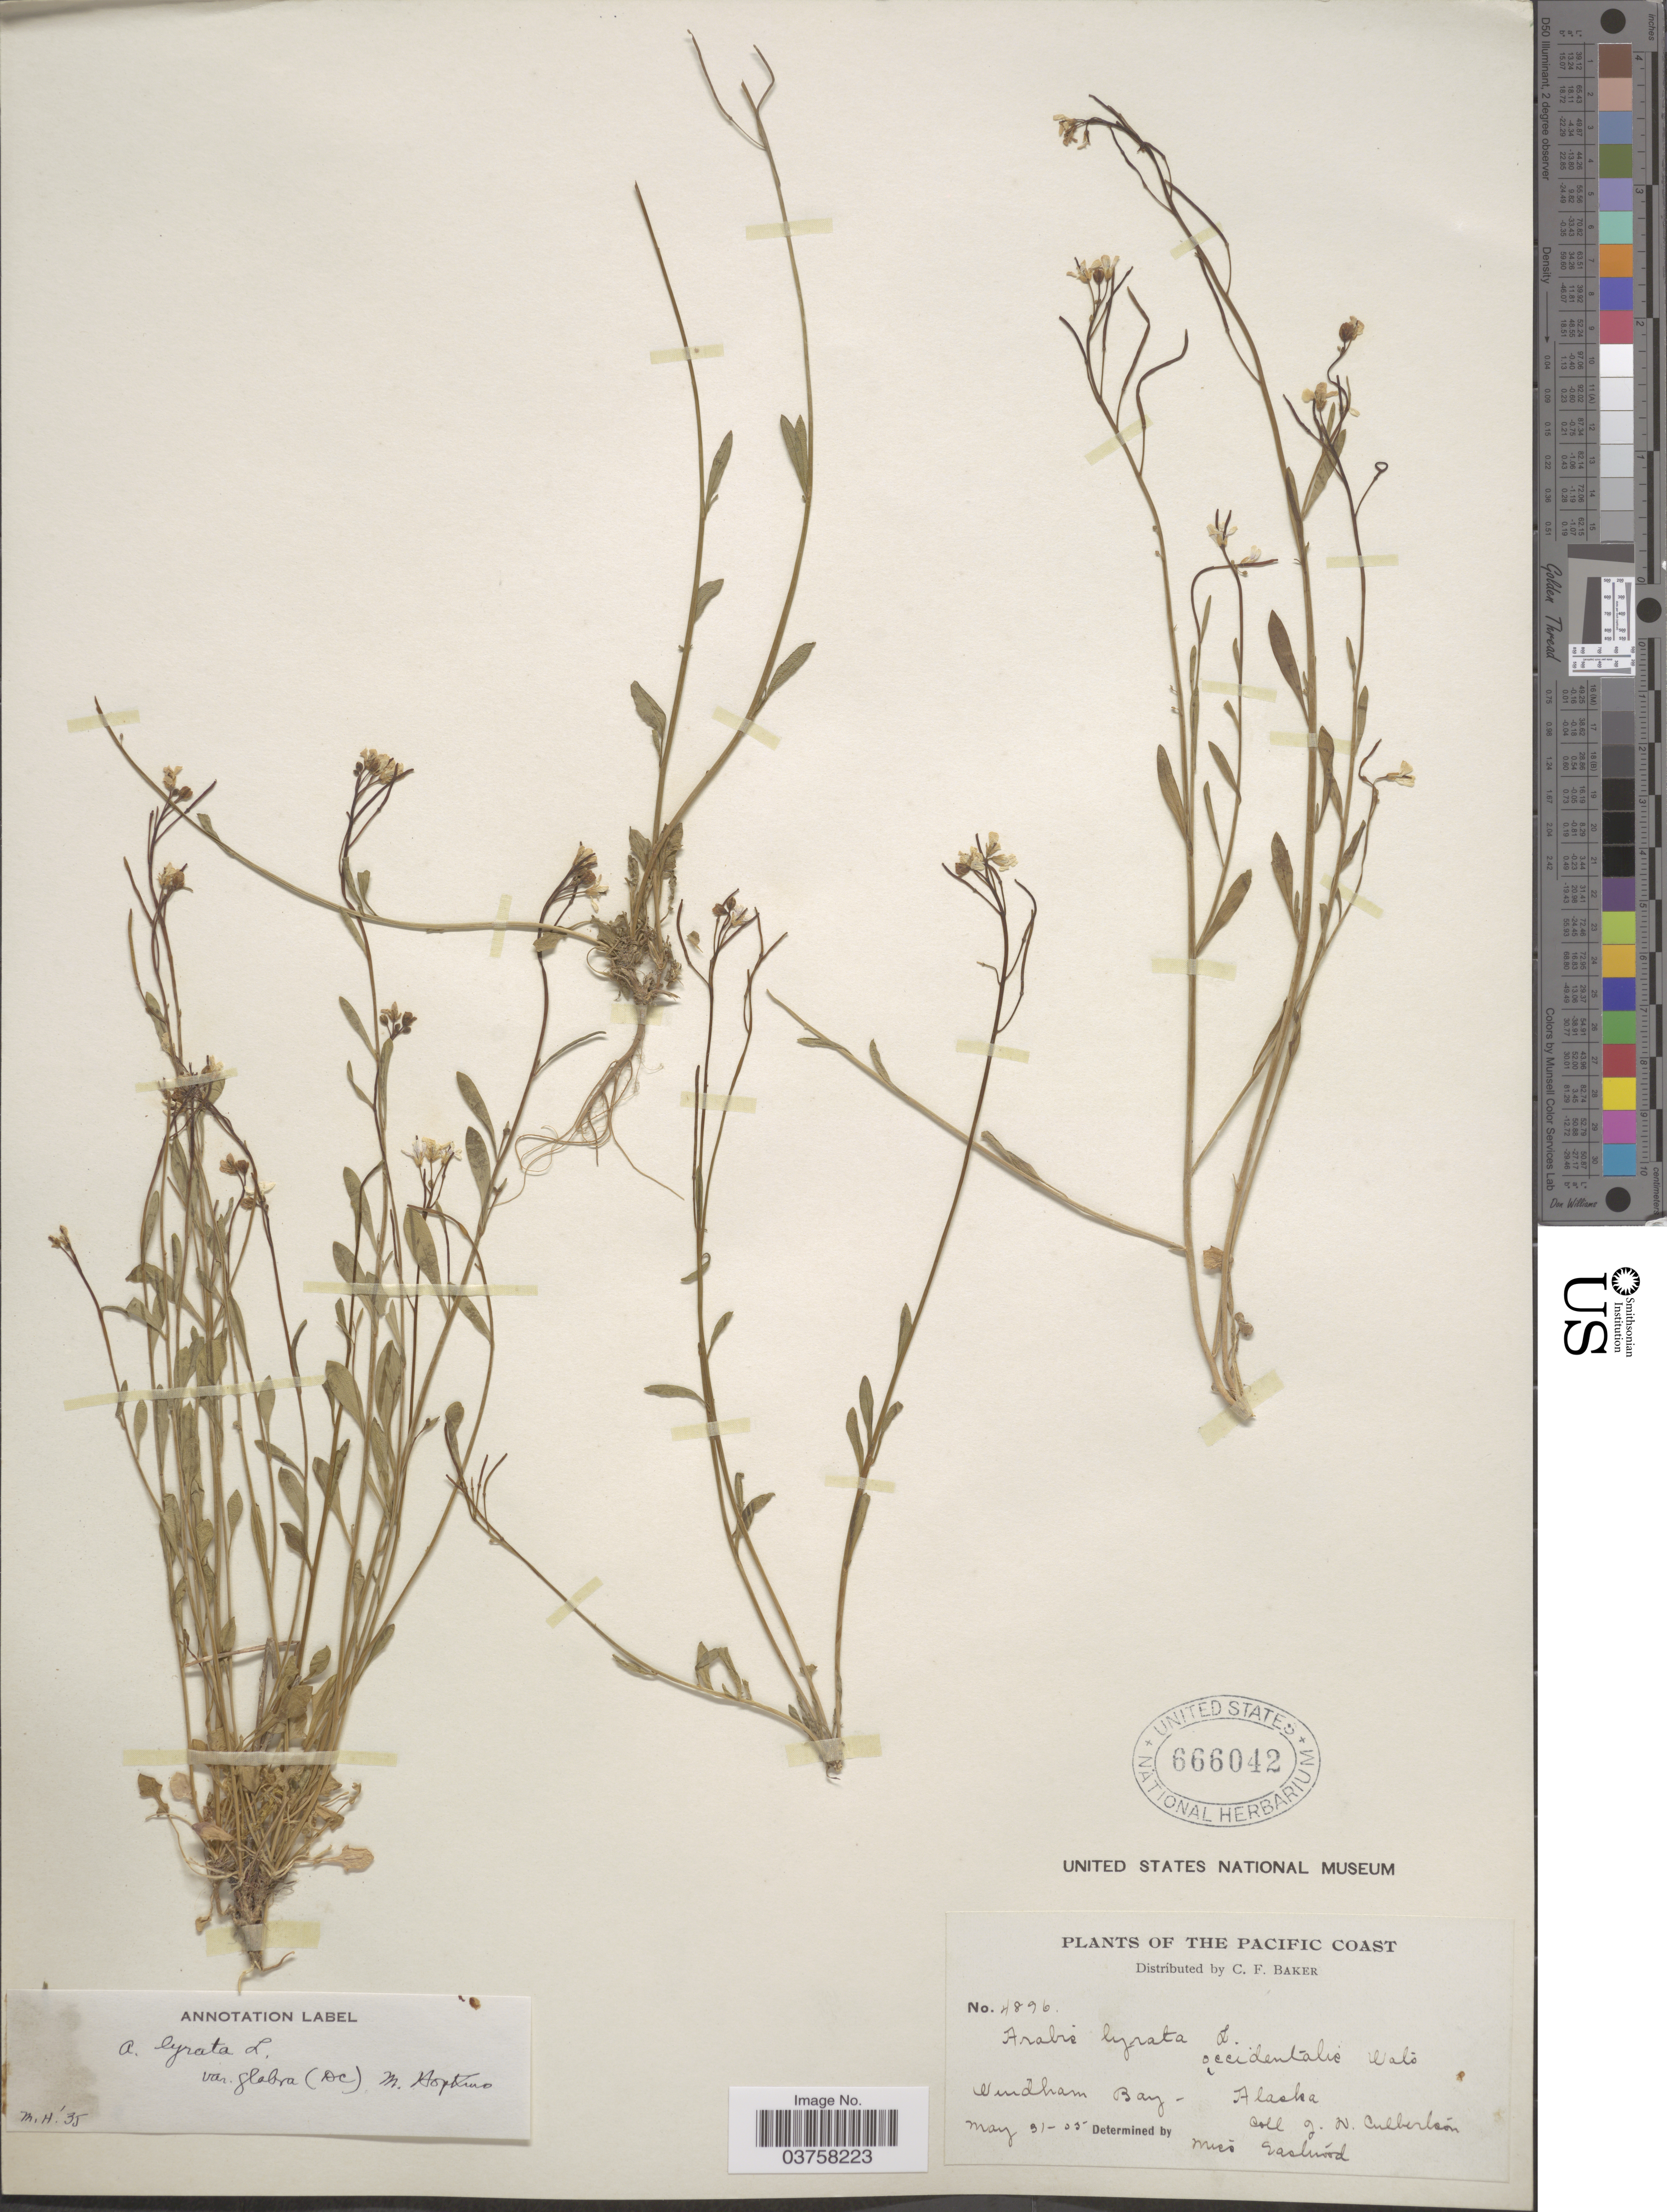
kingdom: Plantae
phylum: Tracheophyta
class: Magnoliopsida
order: Brassicales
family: Brassicaceae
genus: Arabis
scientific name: Arabis lyrata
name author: L.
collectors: J. Culbertson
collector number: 4896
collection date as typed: Transcribed d/m/y: 31/5/55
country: United States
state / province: Alaska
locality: The Pacific Coast. Windham Bay.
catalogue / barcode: US 666042